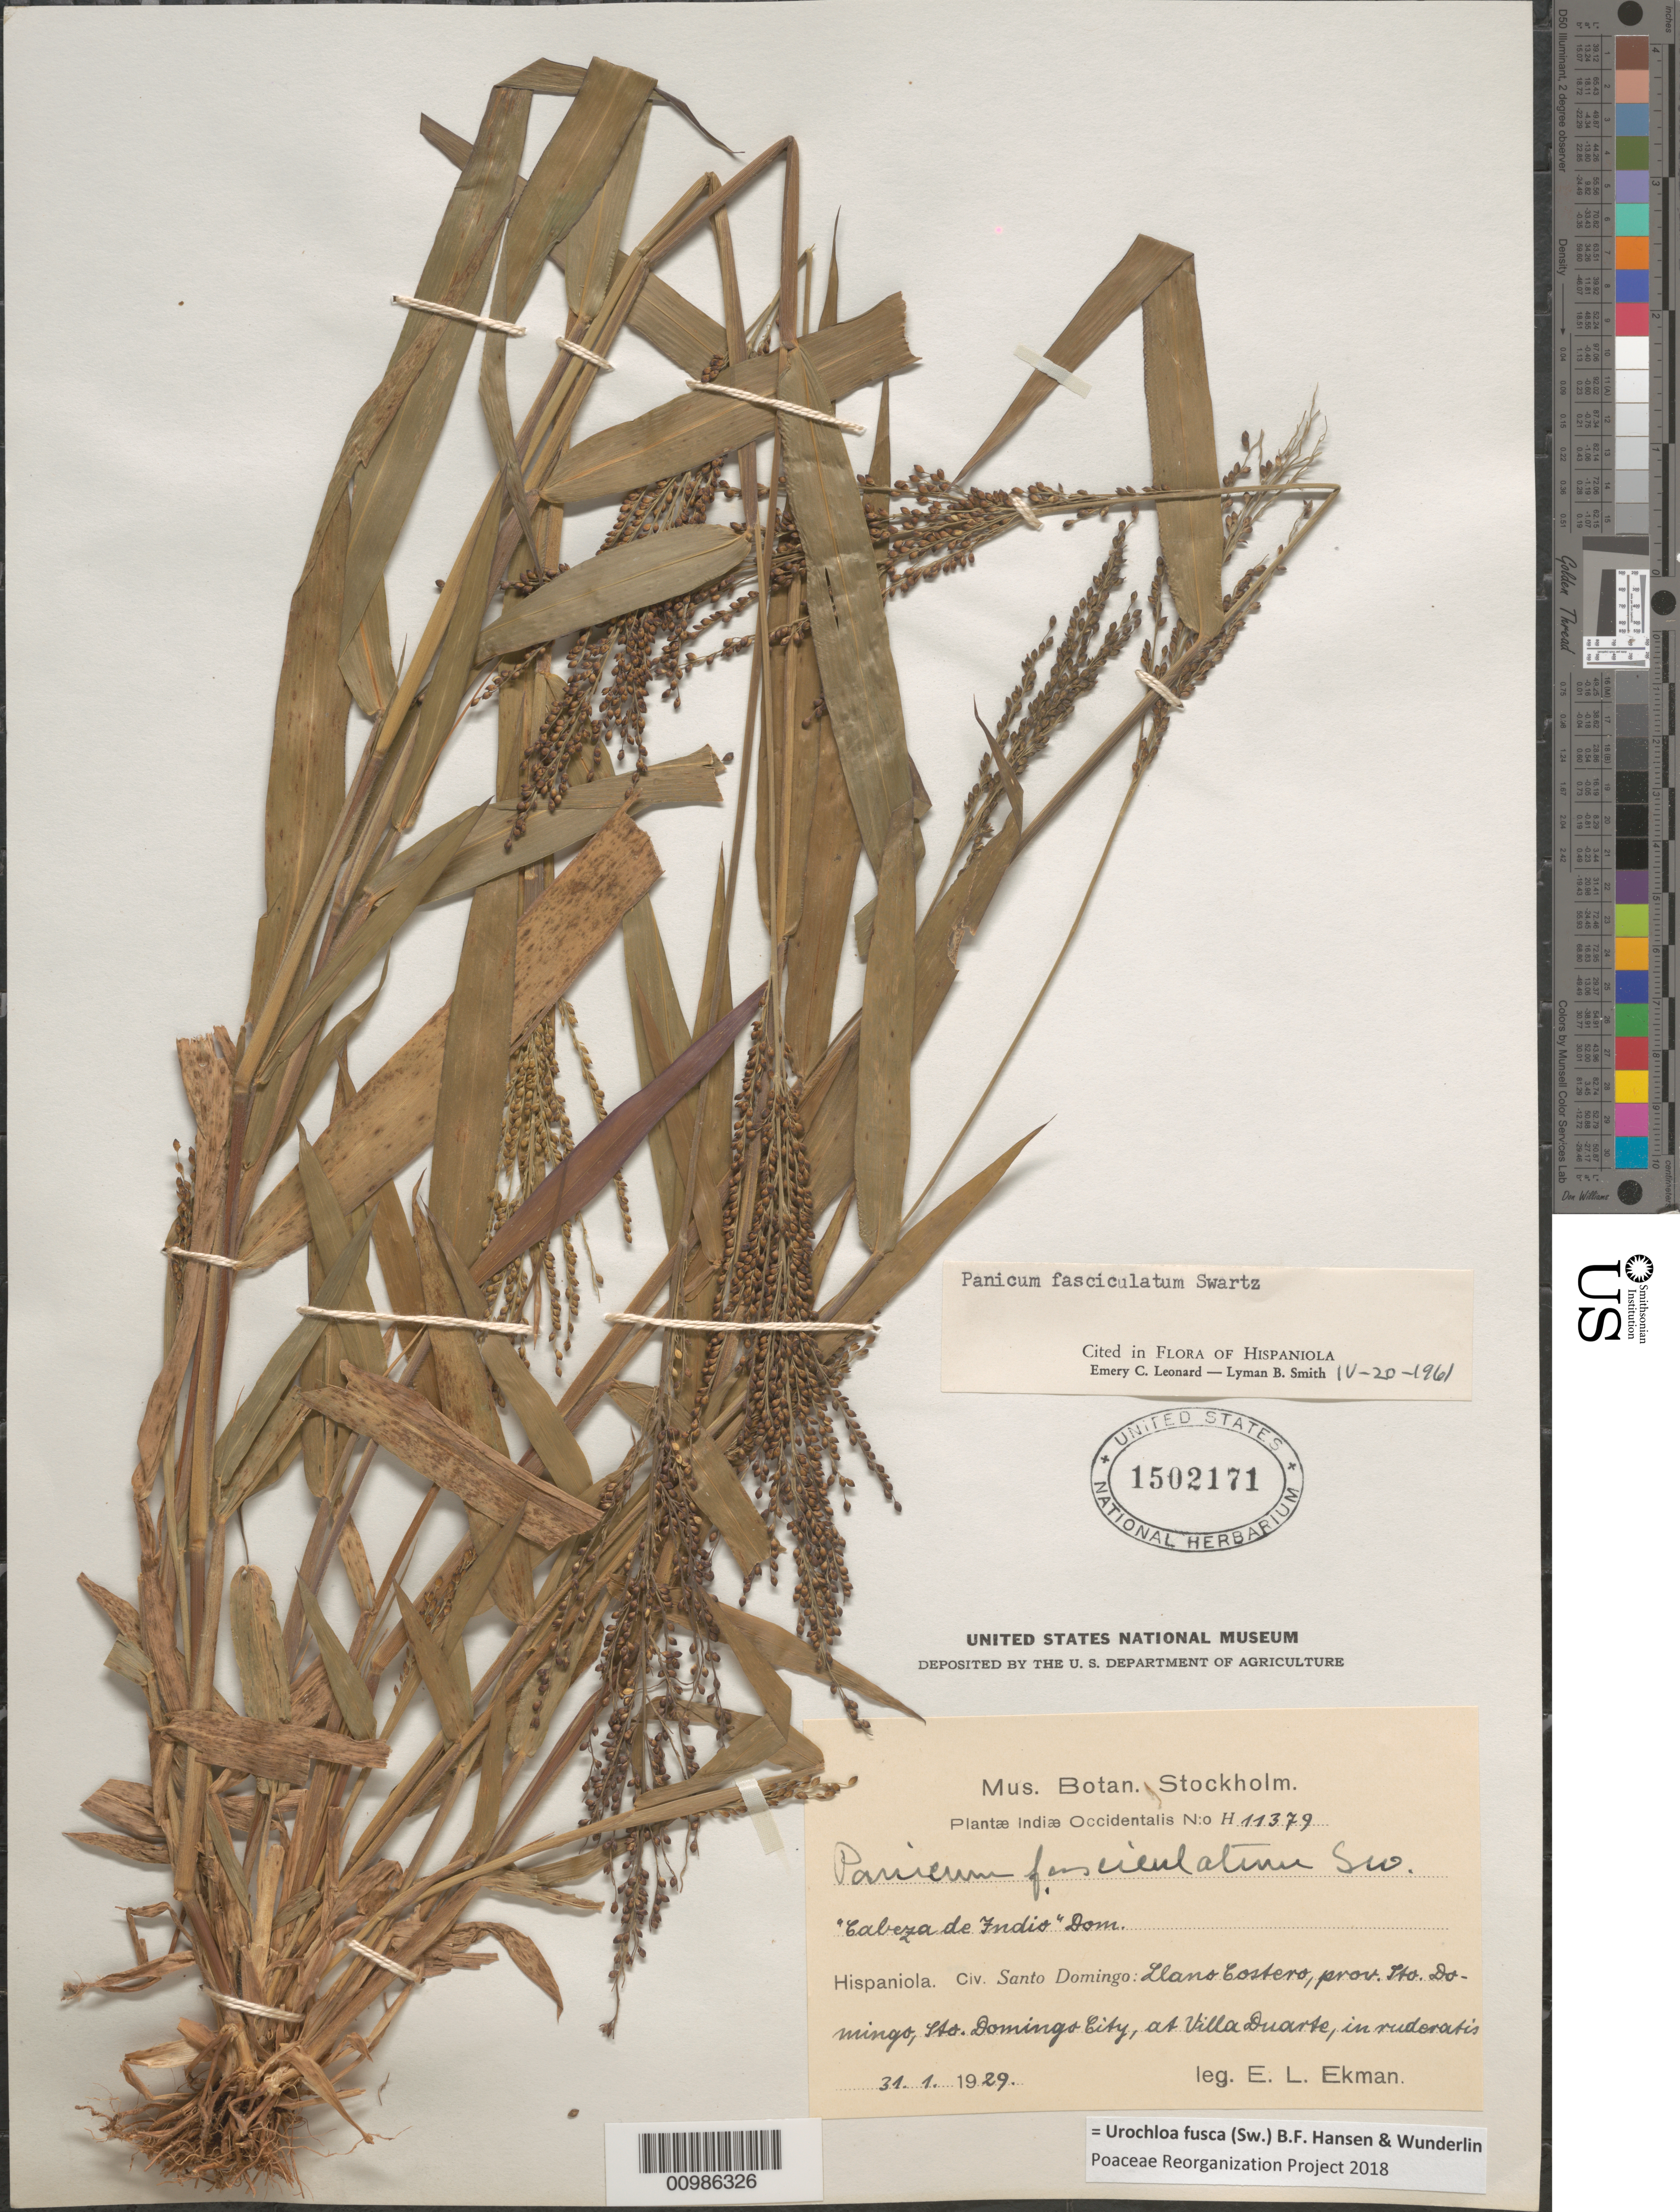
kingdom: Plantae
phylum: Tracheophyta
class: Liliopsida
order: Poales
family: Poaceae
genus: Brachiaria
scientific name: Brachiaria fasciculata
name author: (Sw.) Parodi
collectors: E. L. Ekman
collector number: H 11379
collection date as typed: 31 Jan 1929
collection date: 1929-01-31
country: Dominican Republic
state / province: Distrito Nacional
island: Hispaniola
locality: Llano Costero, Villa Duarte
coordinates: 0 N, 0 E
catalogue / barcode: US 1502171